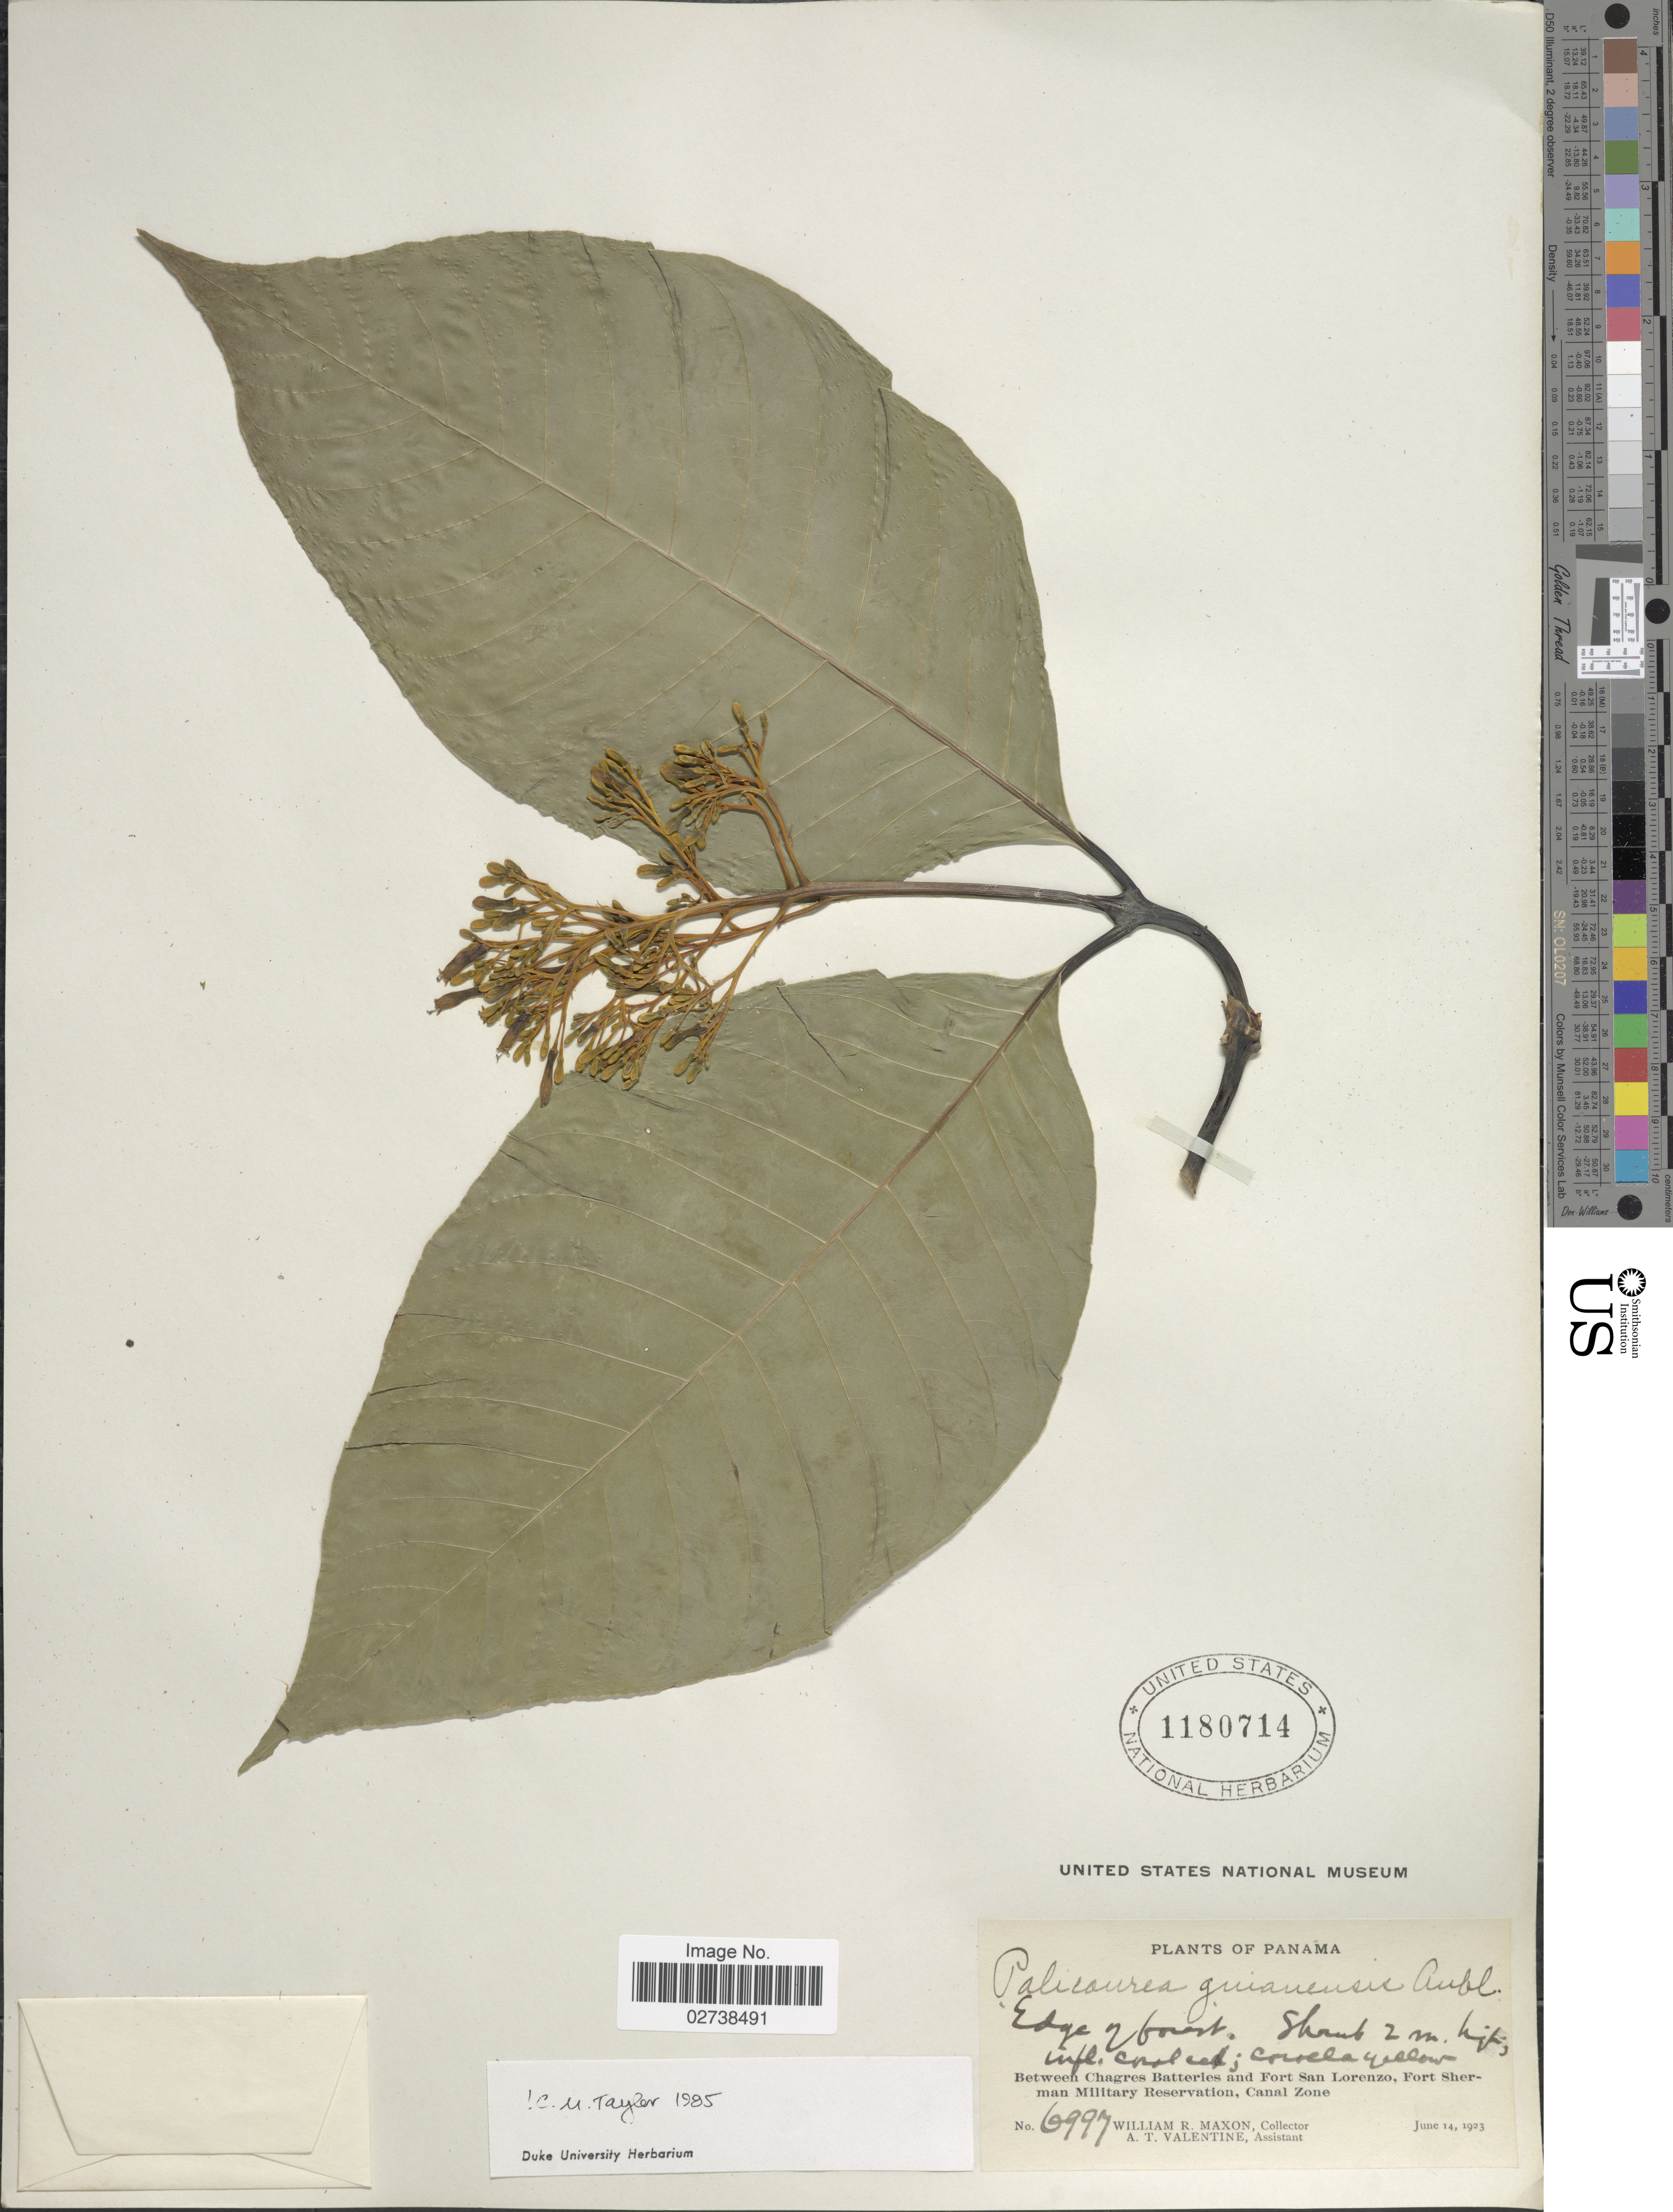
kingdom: Plantae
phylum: Tracheophyta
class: Magnoliopsida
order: Gentianales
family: Rubiaceae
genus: Palicourea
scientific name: Palicourea guianensis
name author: Aubl.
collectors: W. R. Maxon & A. Valentine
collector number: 6997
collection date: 1923-06-14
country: Panama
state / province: Colón / Panamá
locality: Edge of forest, Between Chagres Batteries and Fort San Lorenzo, Fort Sherman Military Reservation, Canal Zone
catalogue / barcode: US 1180714